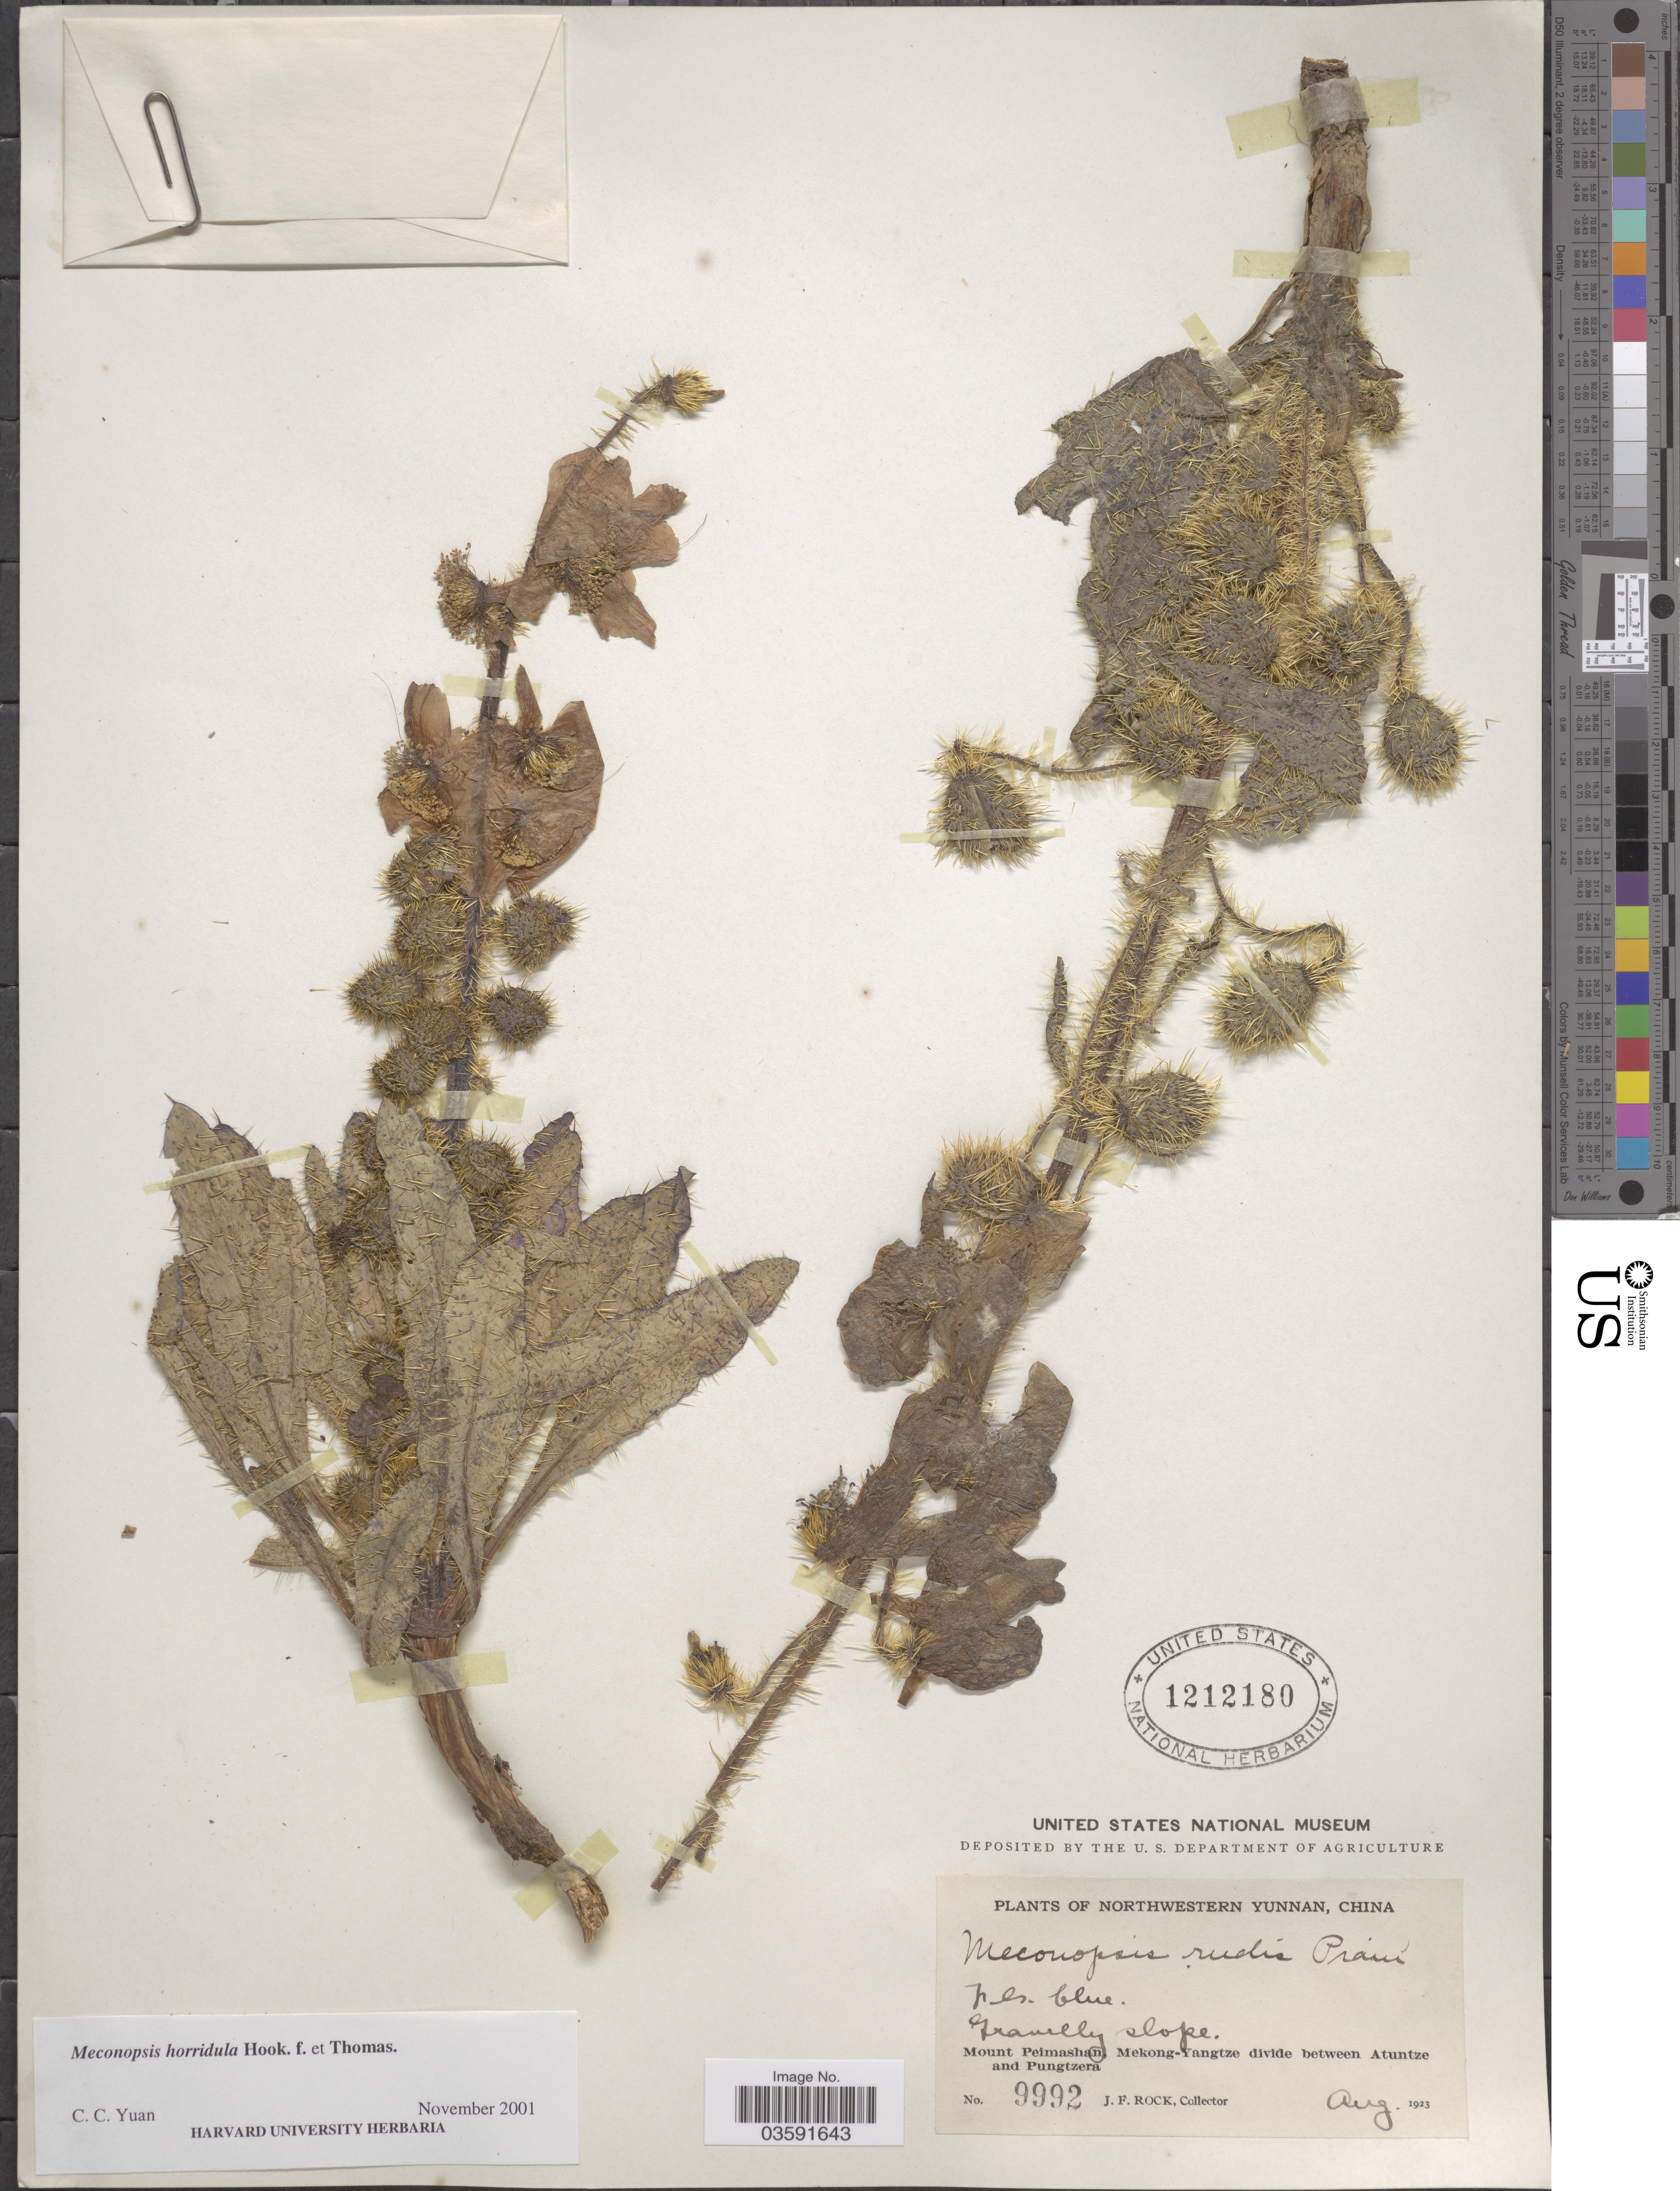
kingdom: Plantae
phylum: Tracheophyta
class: Magnoliopsida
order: Ranunculales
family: Papaveraceae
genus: Meconopsis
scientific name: Meconopsis horridula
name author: Hook. f. & Thomson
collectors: J. Rock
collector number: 9992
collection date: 1923-08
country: China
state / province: Yunnan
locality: Northwestern Yunnan. Mount Peimashan, Mekong-Yangtze divide between Atuntze and Pungtzera.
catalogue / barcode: US 1212180